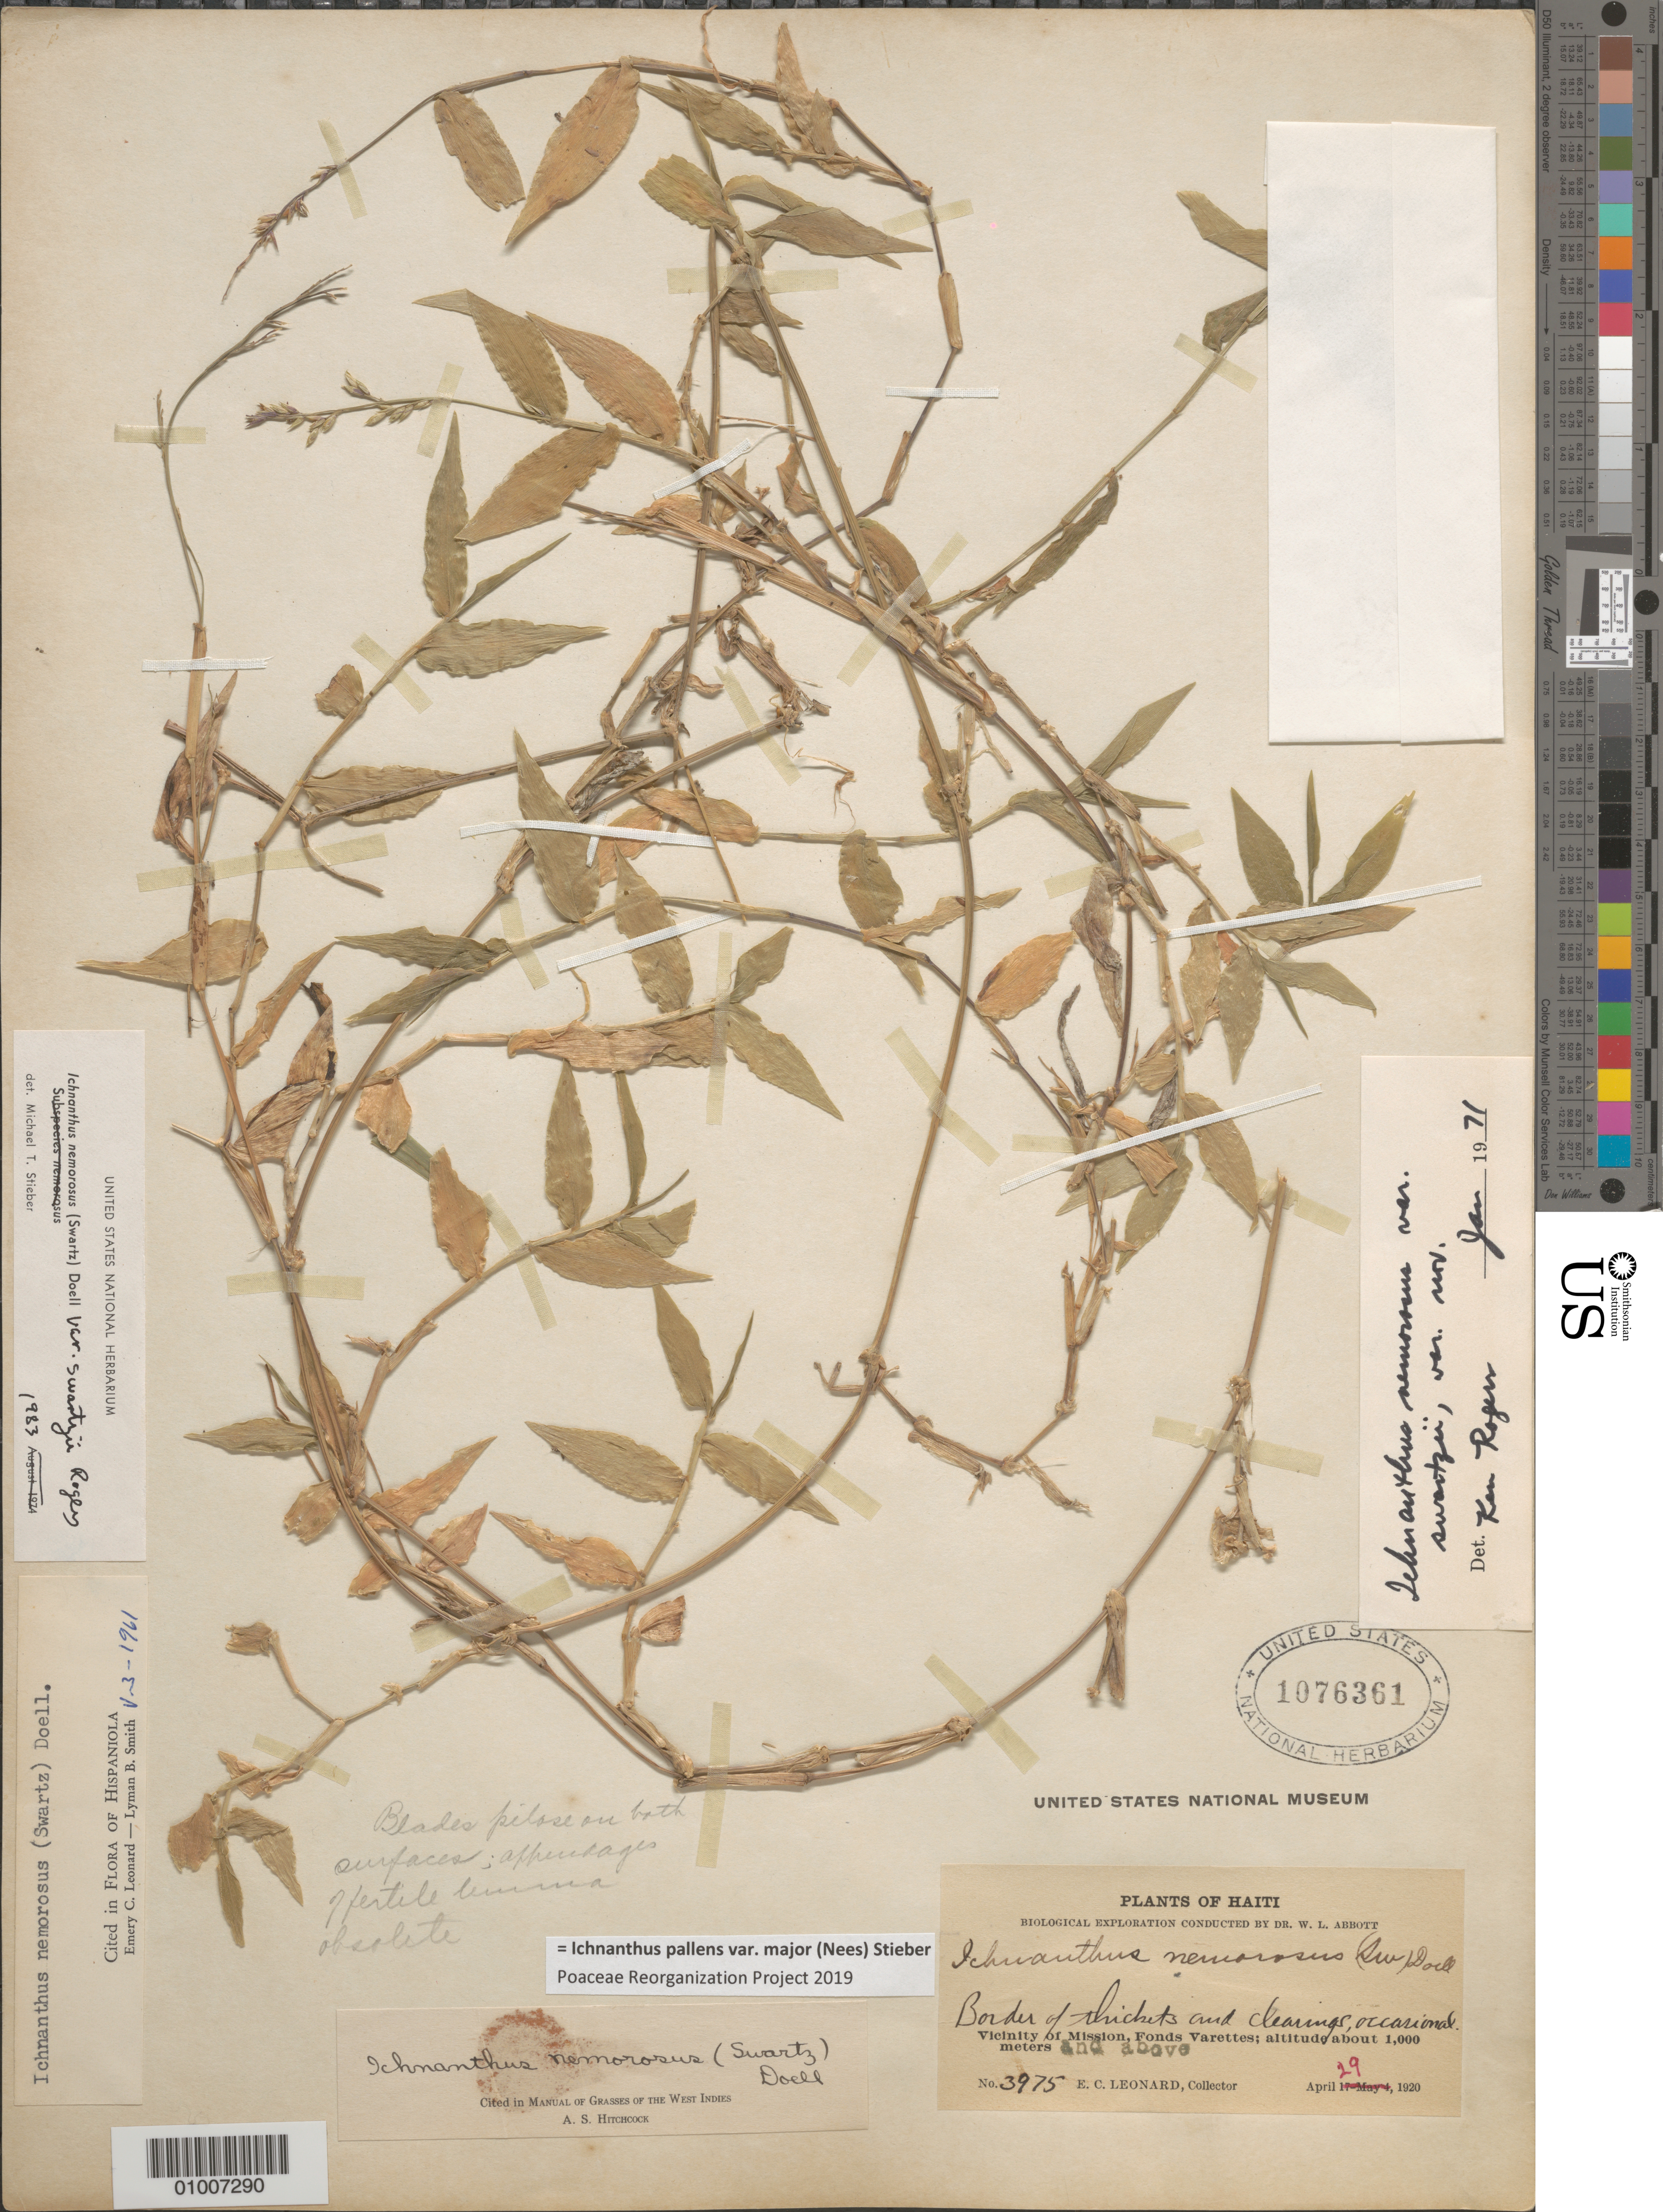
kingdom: Plantae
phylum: Tracheophyta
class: Liliopsida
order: Poales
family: Poaceae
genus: Ichnanthus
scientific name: Ichnanthus nemorosus var. swartzii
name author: K.E. Rogers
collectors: E. C. Leonard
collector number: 3975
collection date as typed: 29 Apr 1920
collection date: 1920-04-29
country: Haiti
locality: Vicinity of Mission, Fonds Varettes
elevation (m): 1000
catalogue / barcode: US 1076361